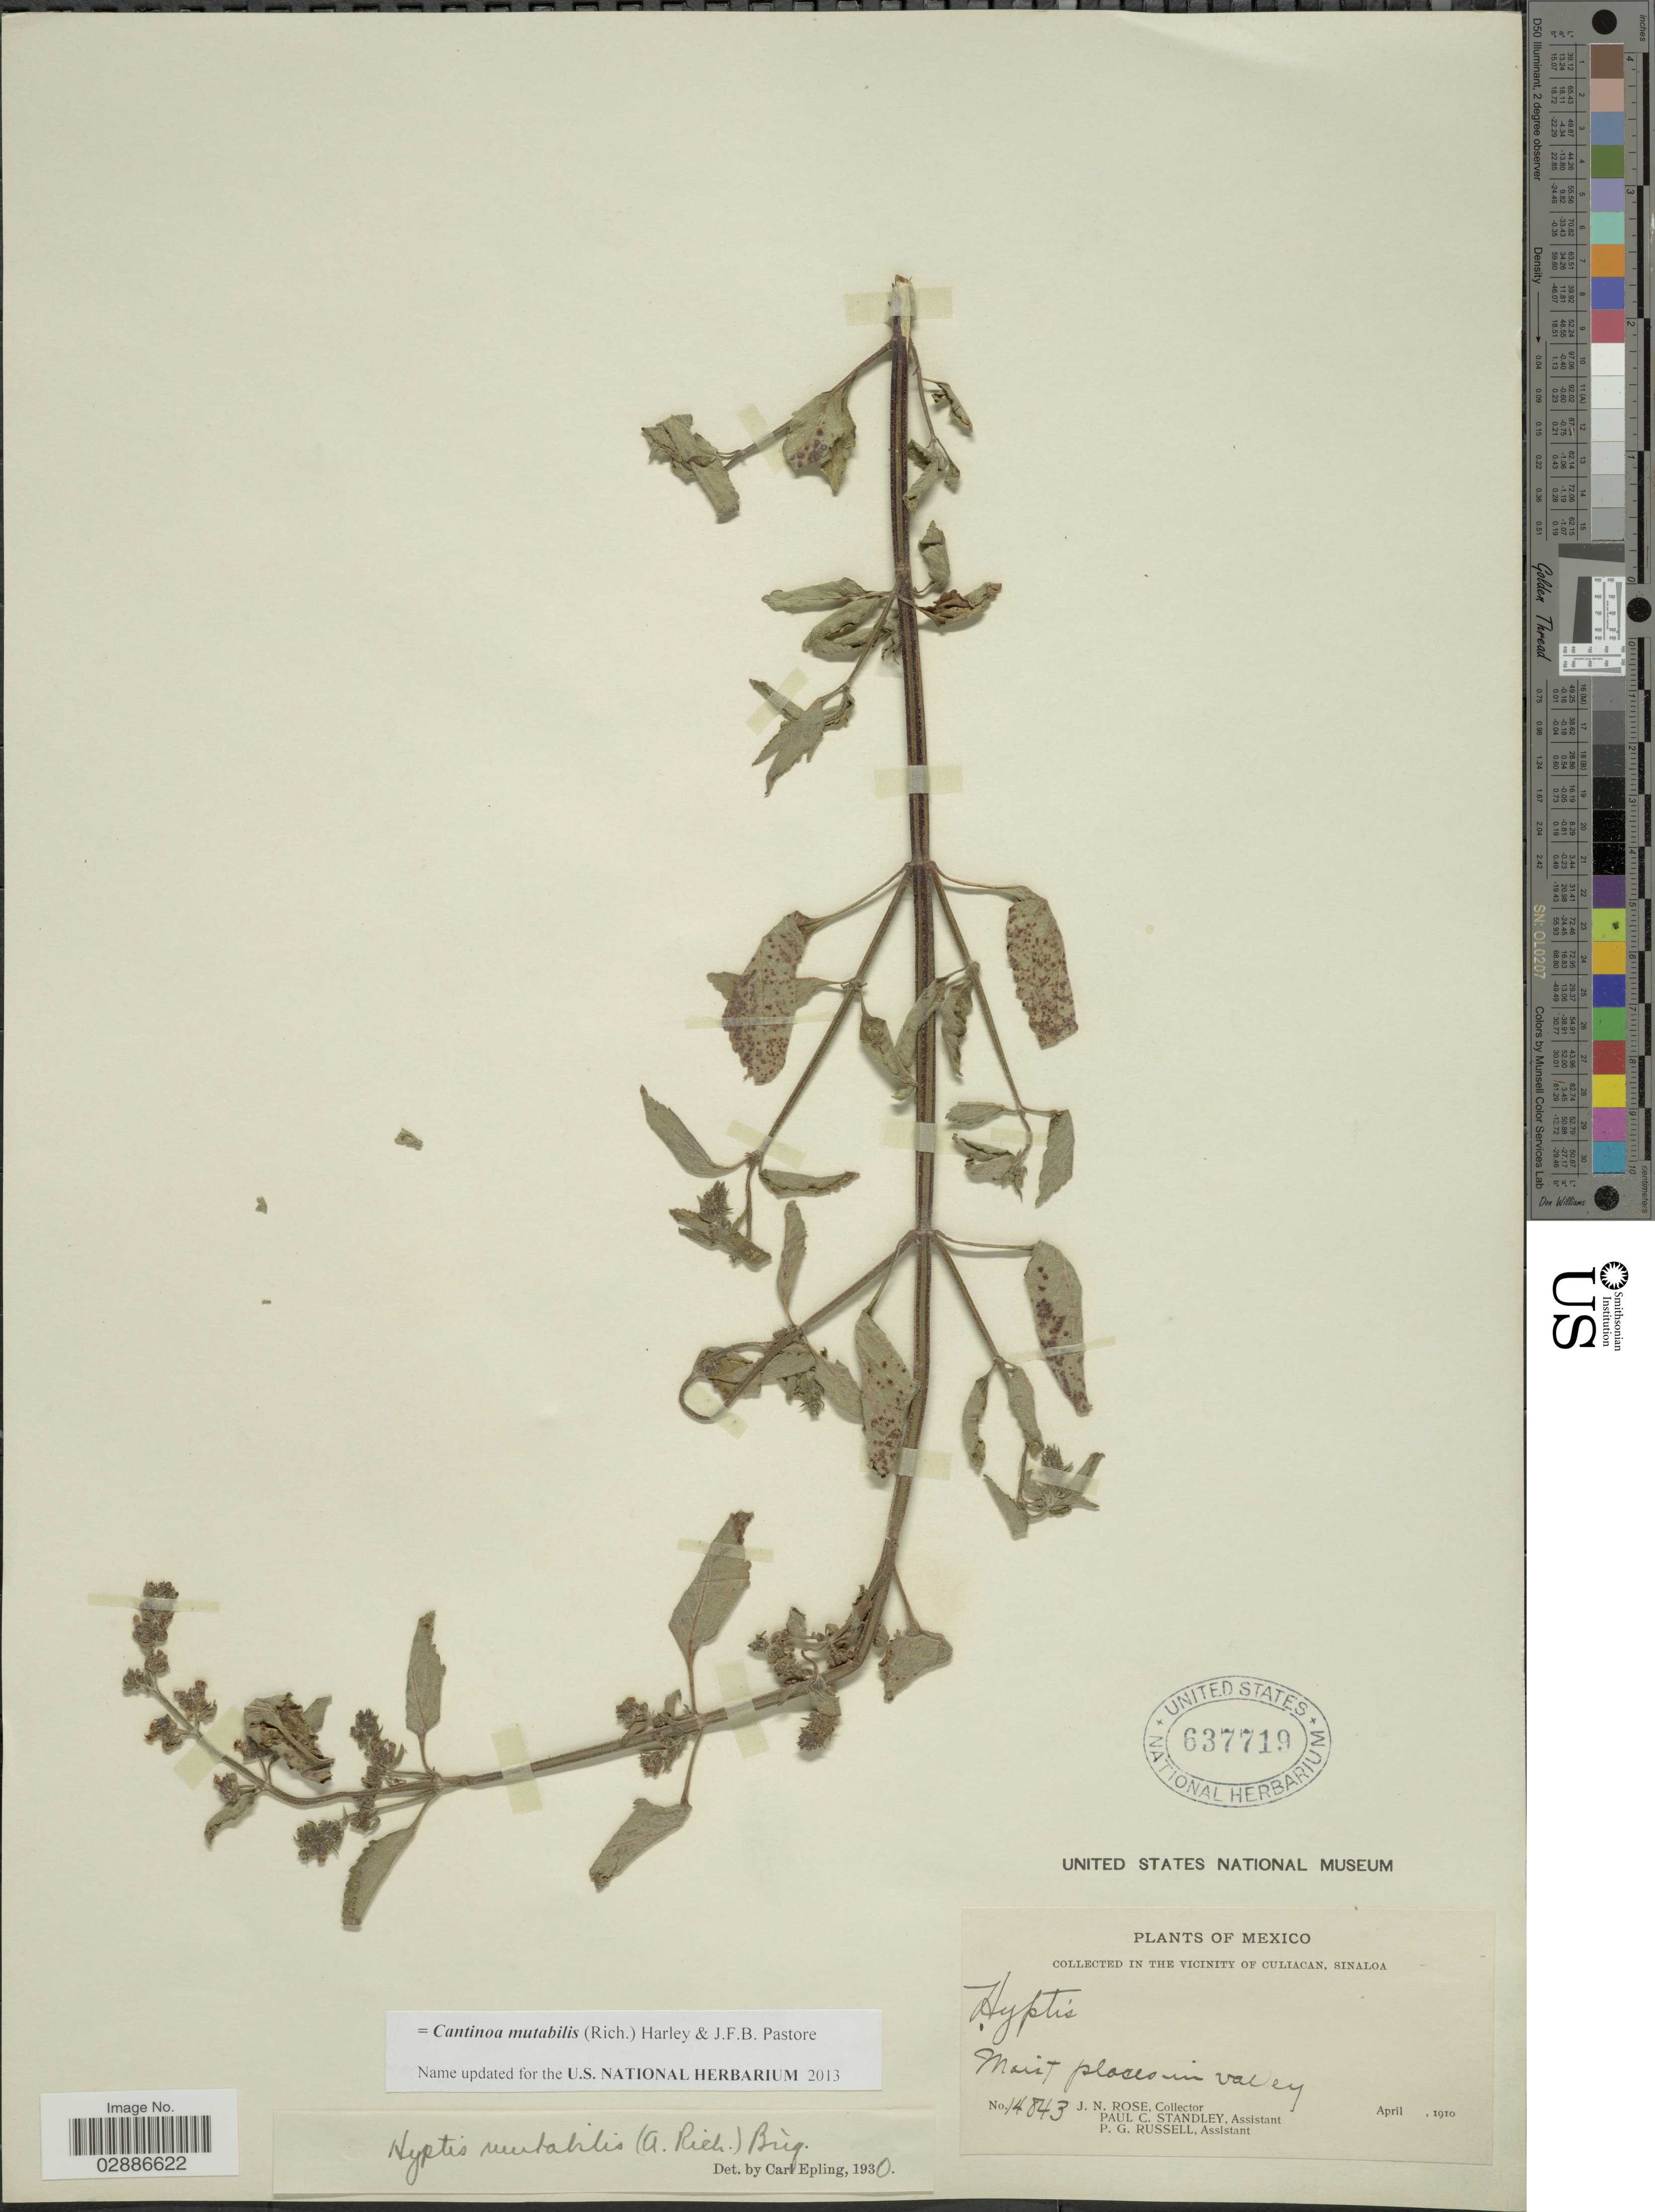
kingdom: Plantae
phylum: Tracheophyta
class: Magnoliopsida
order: Lamiales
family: Lamiaceae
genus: Cantinoa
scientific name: Cantinoa mutabilis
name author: (Epling) Harley & J.F.B. Pastore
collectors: J. N. Rose, P. C. Standley & P. G. Russell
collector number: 14843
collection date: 1910-04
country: Mexico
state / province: Sinaloa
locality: In The Vicinity of Culiacan, Sinaloa.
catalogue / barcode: US 637719